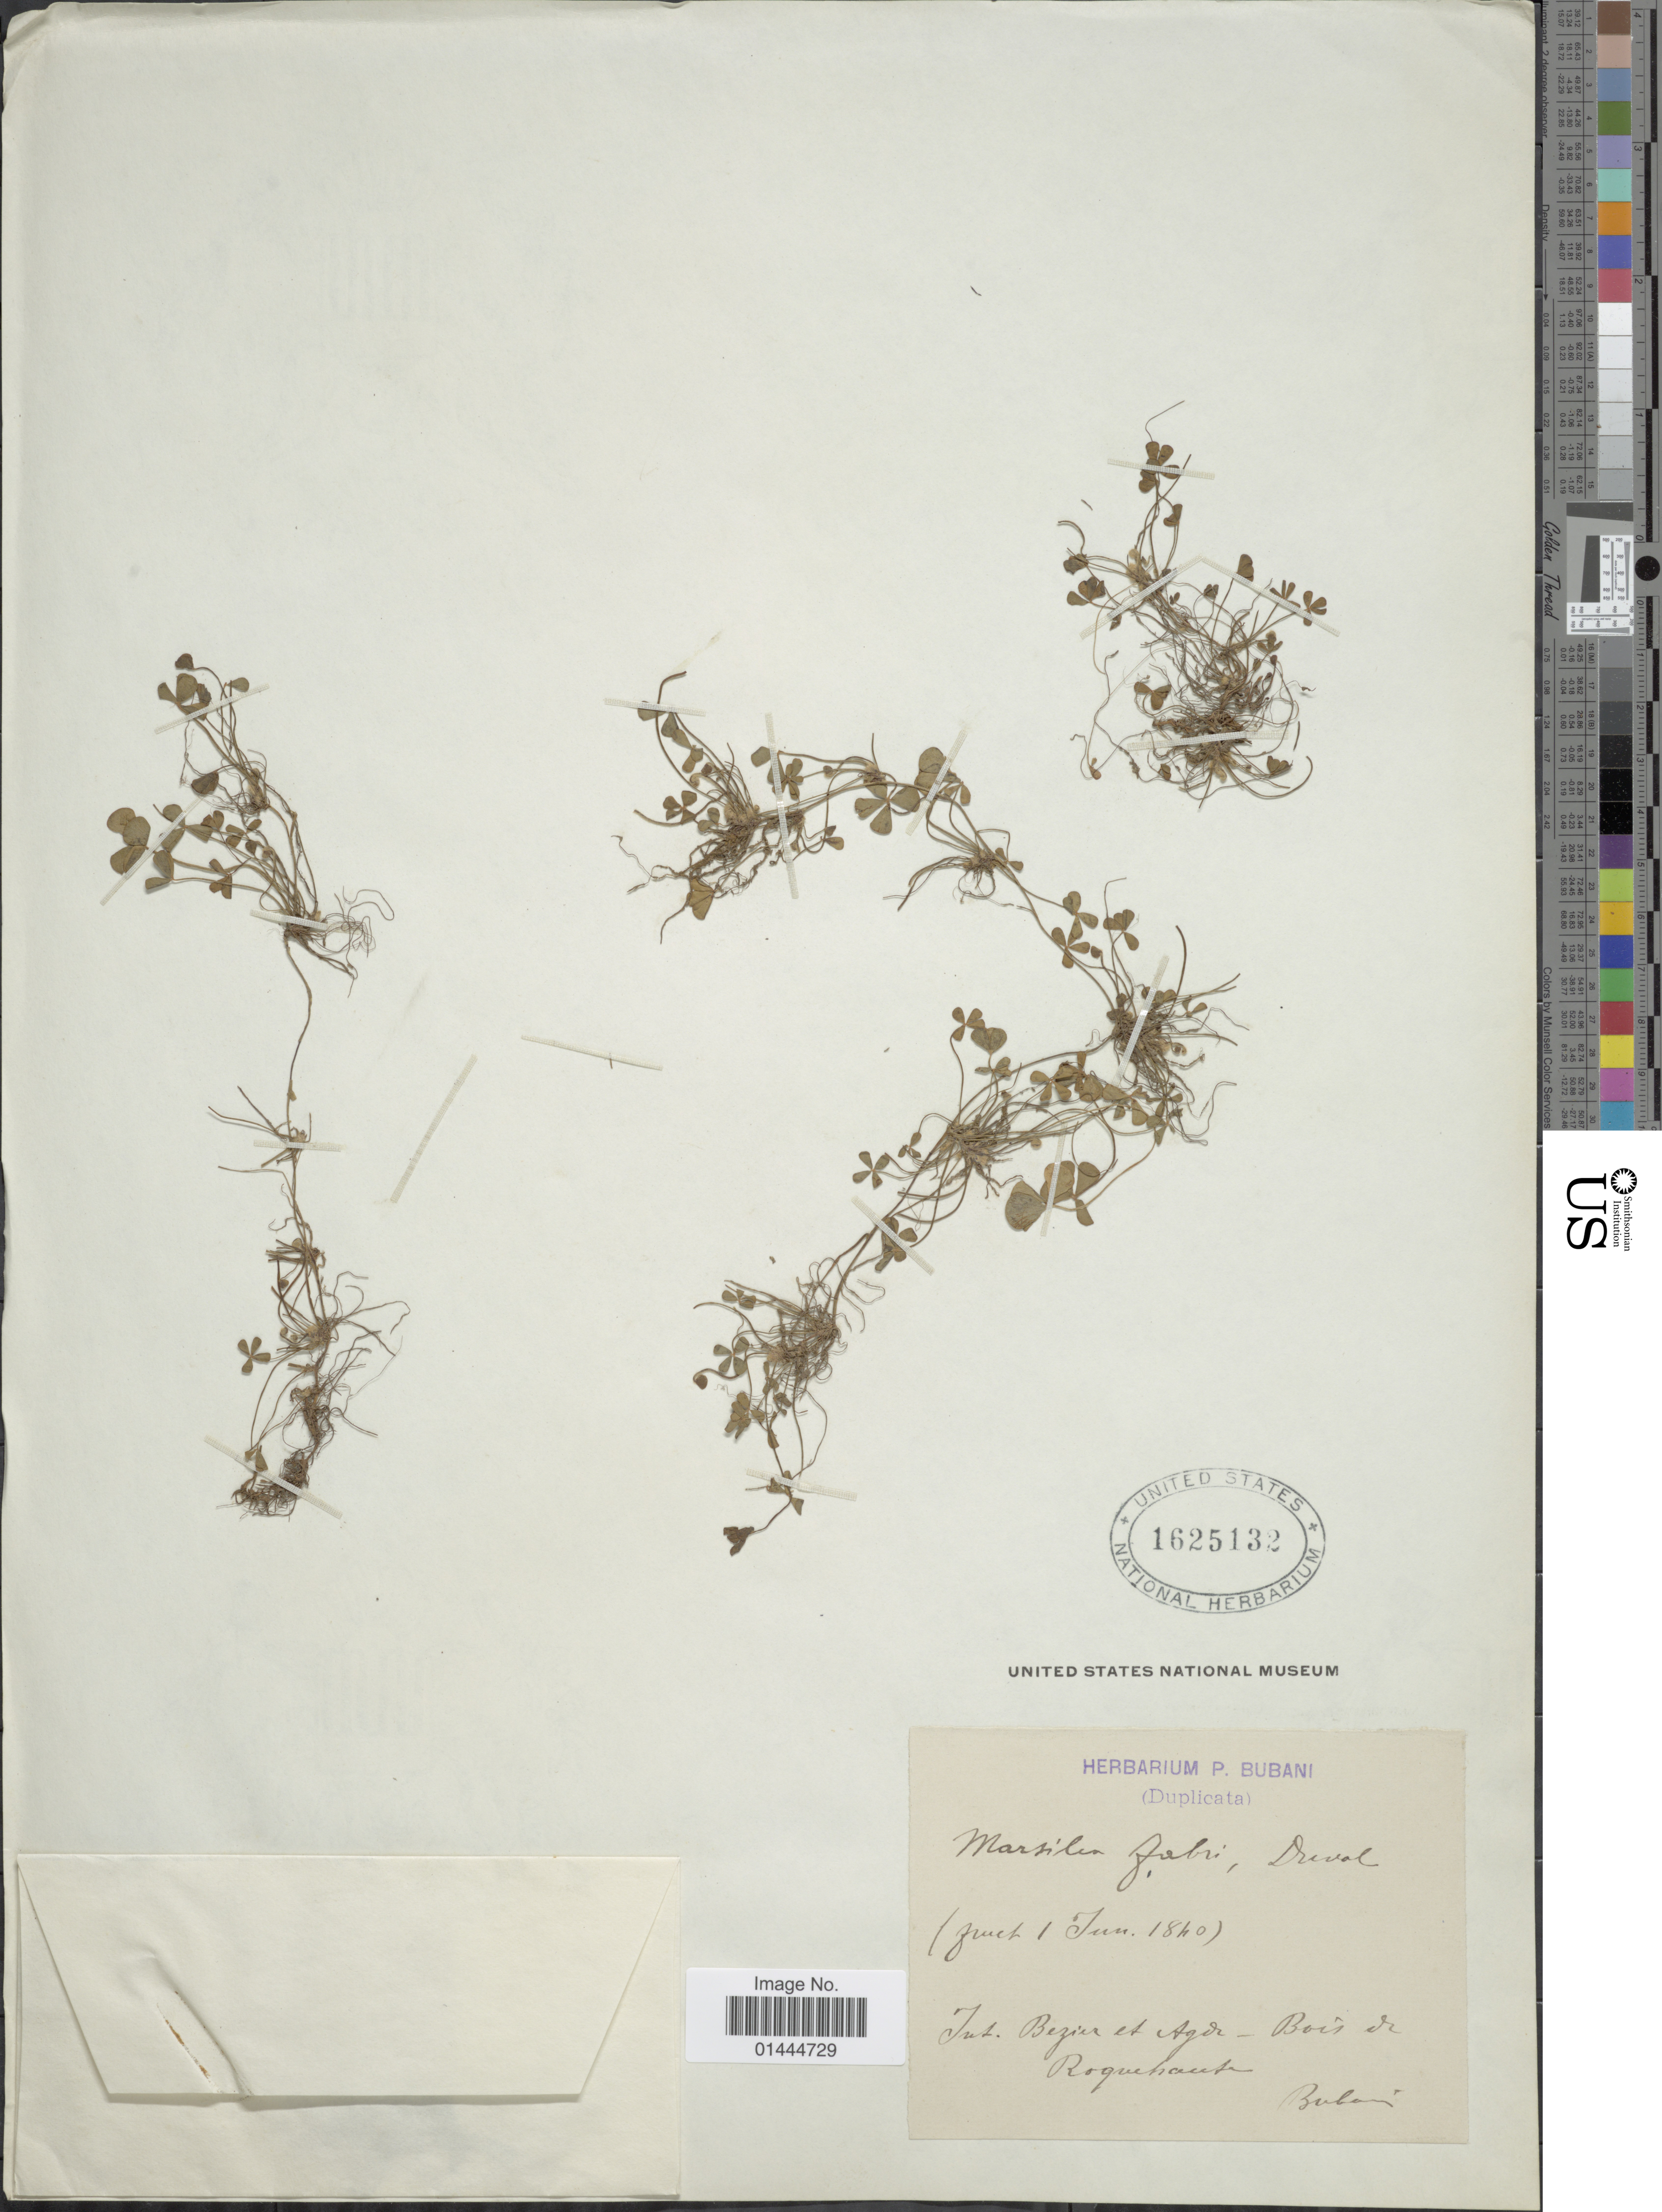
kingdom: Plantae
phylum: Tracheophyta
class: Polypodiopsida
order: Salviniales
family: Marsileaceae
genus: Marsilea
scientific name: Marsilea fabri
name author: Dunal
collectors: P. Bubani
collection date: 1840-06-01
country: France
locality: Int. Bezier et Ager-Bois du Roque-haute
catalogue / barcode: US 1625132